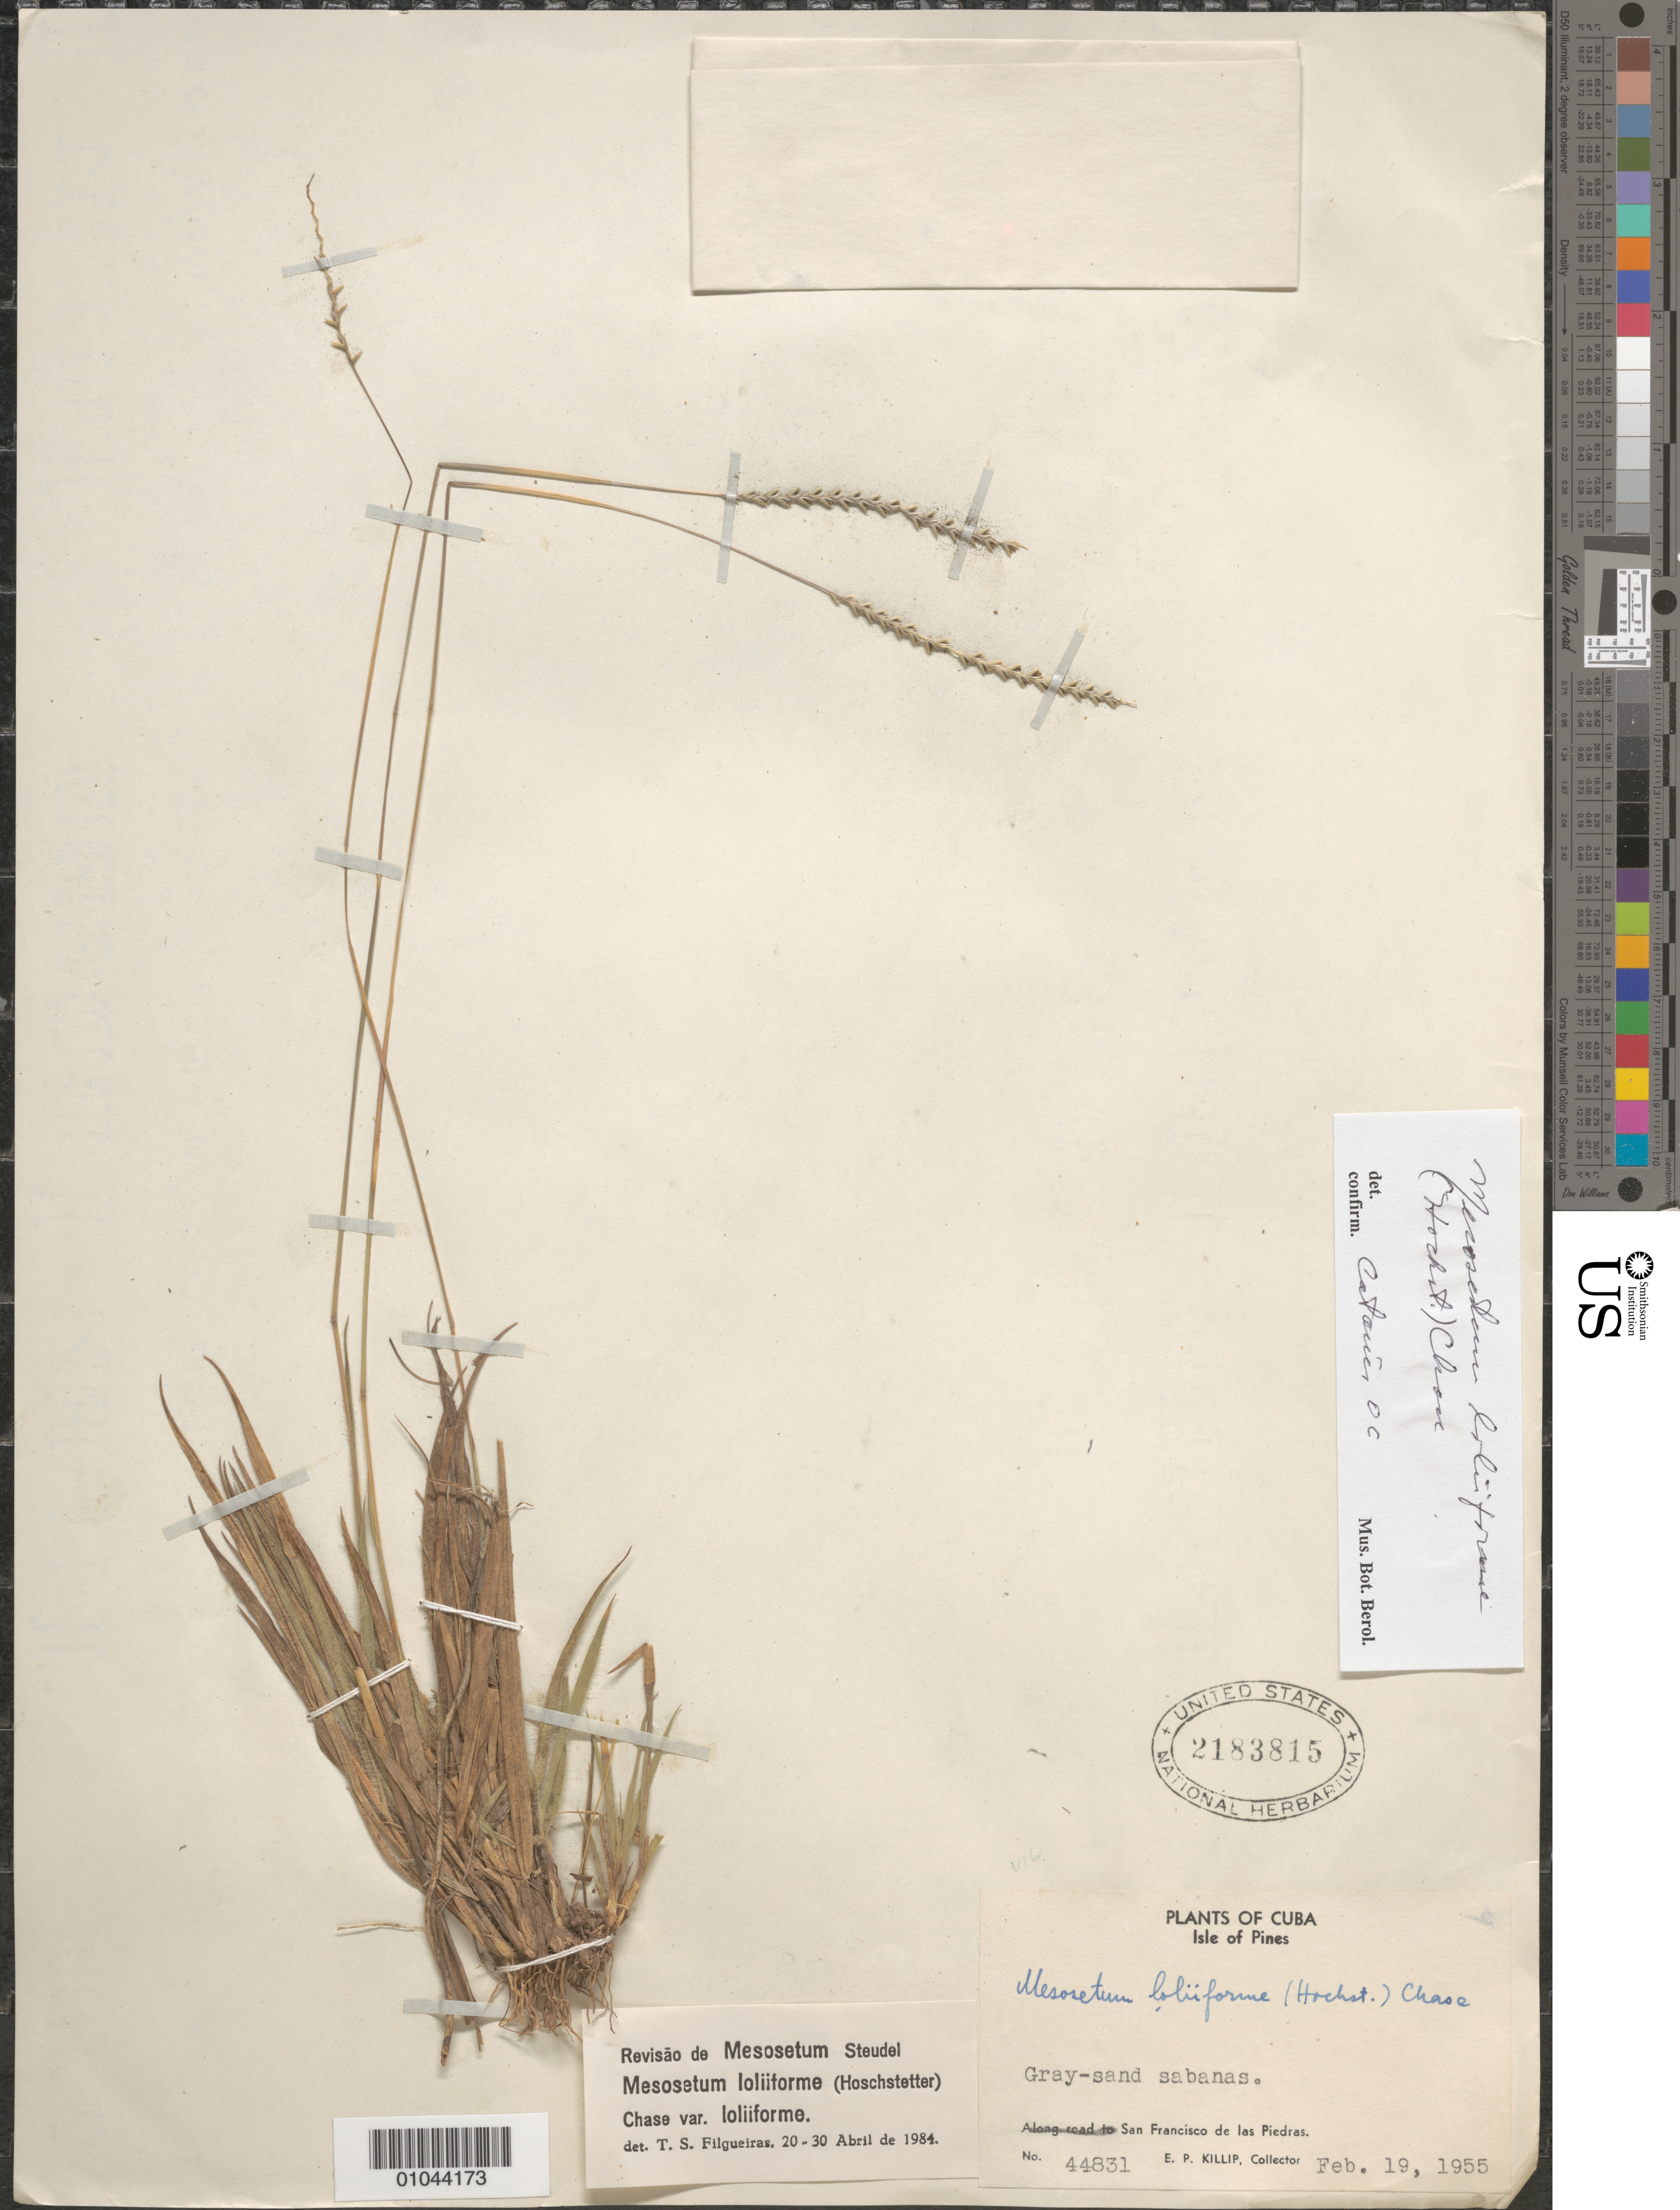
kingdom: Plantae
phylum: Tracheophyta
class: Liliopsida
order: Poales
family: Poaceae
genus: Mesosetum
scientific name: Mesosetum loliiforme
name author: (Hochst. ex Steud.) Chase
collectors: E. P. Killip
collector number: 44831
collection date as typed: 19 Feb 1955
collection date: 1955-02-19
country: Cuba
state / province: Isla de la Juventud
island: Isla de la Juventud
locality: San Francisco de las Piedras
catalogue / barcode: US 2183815